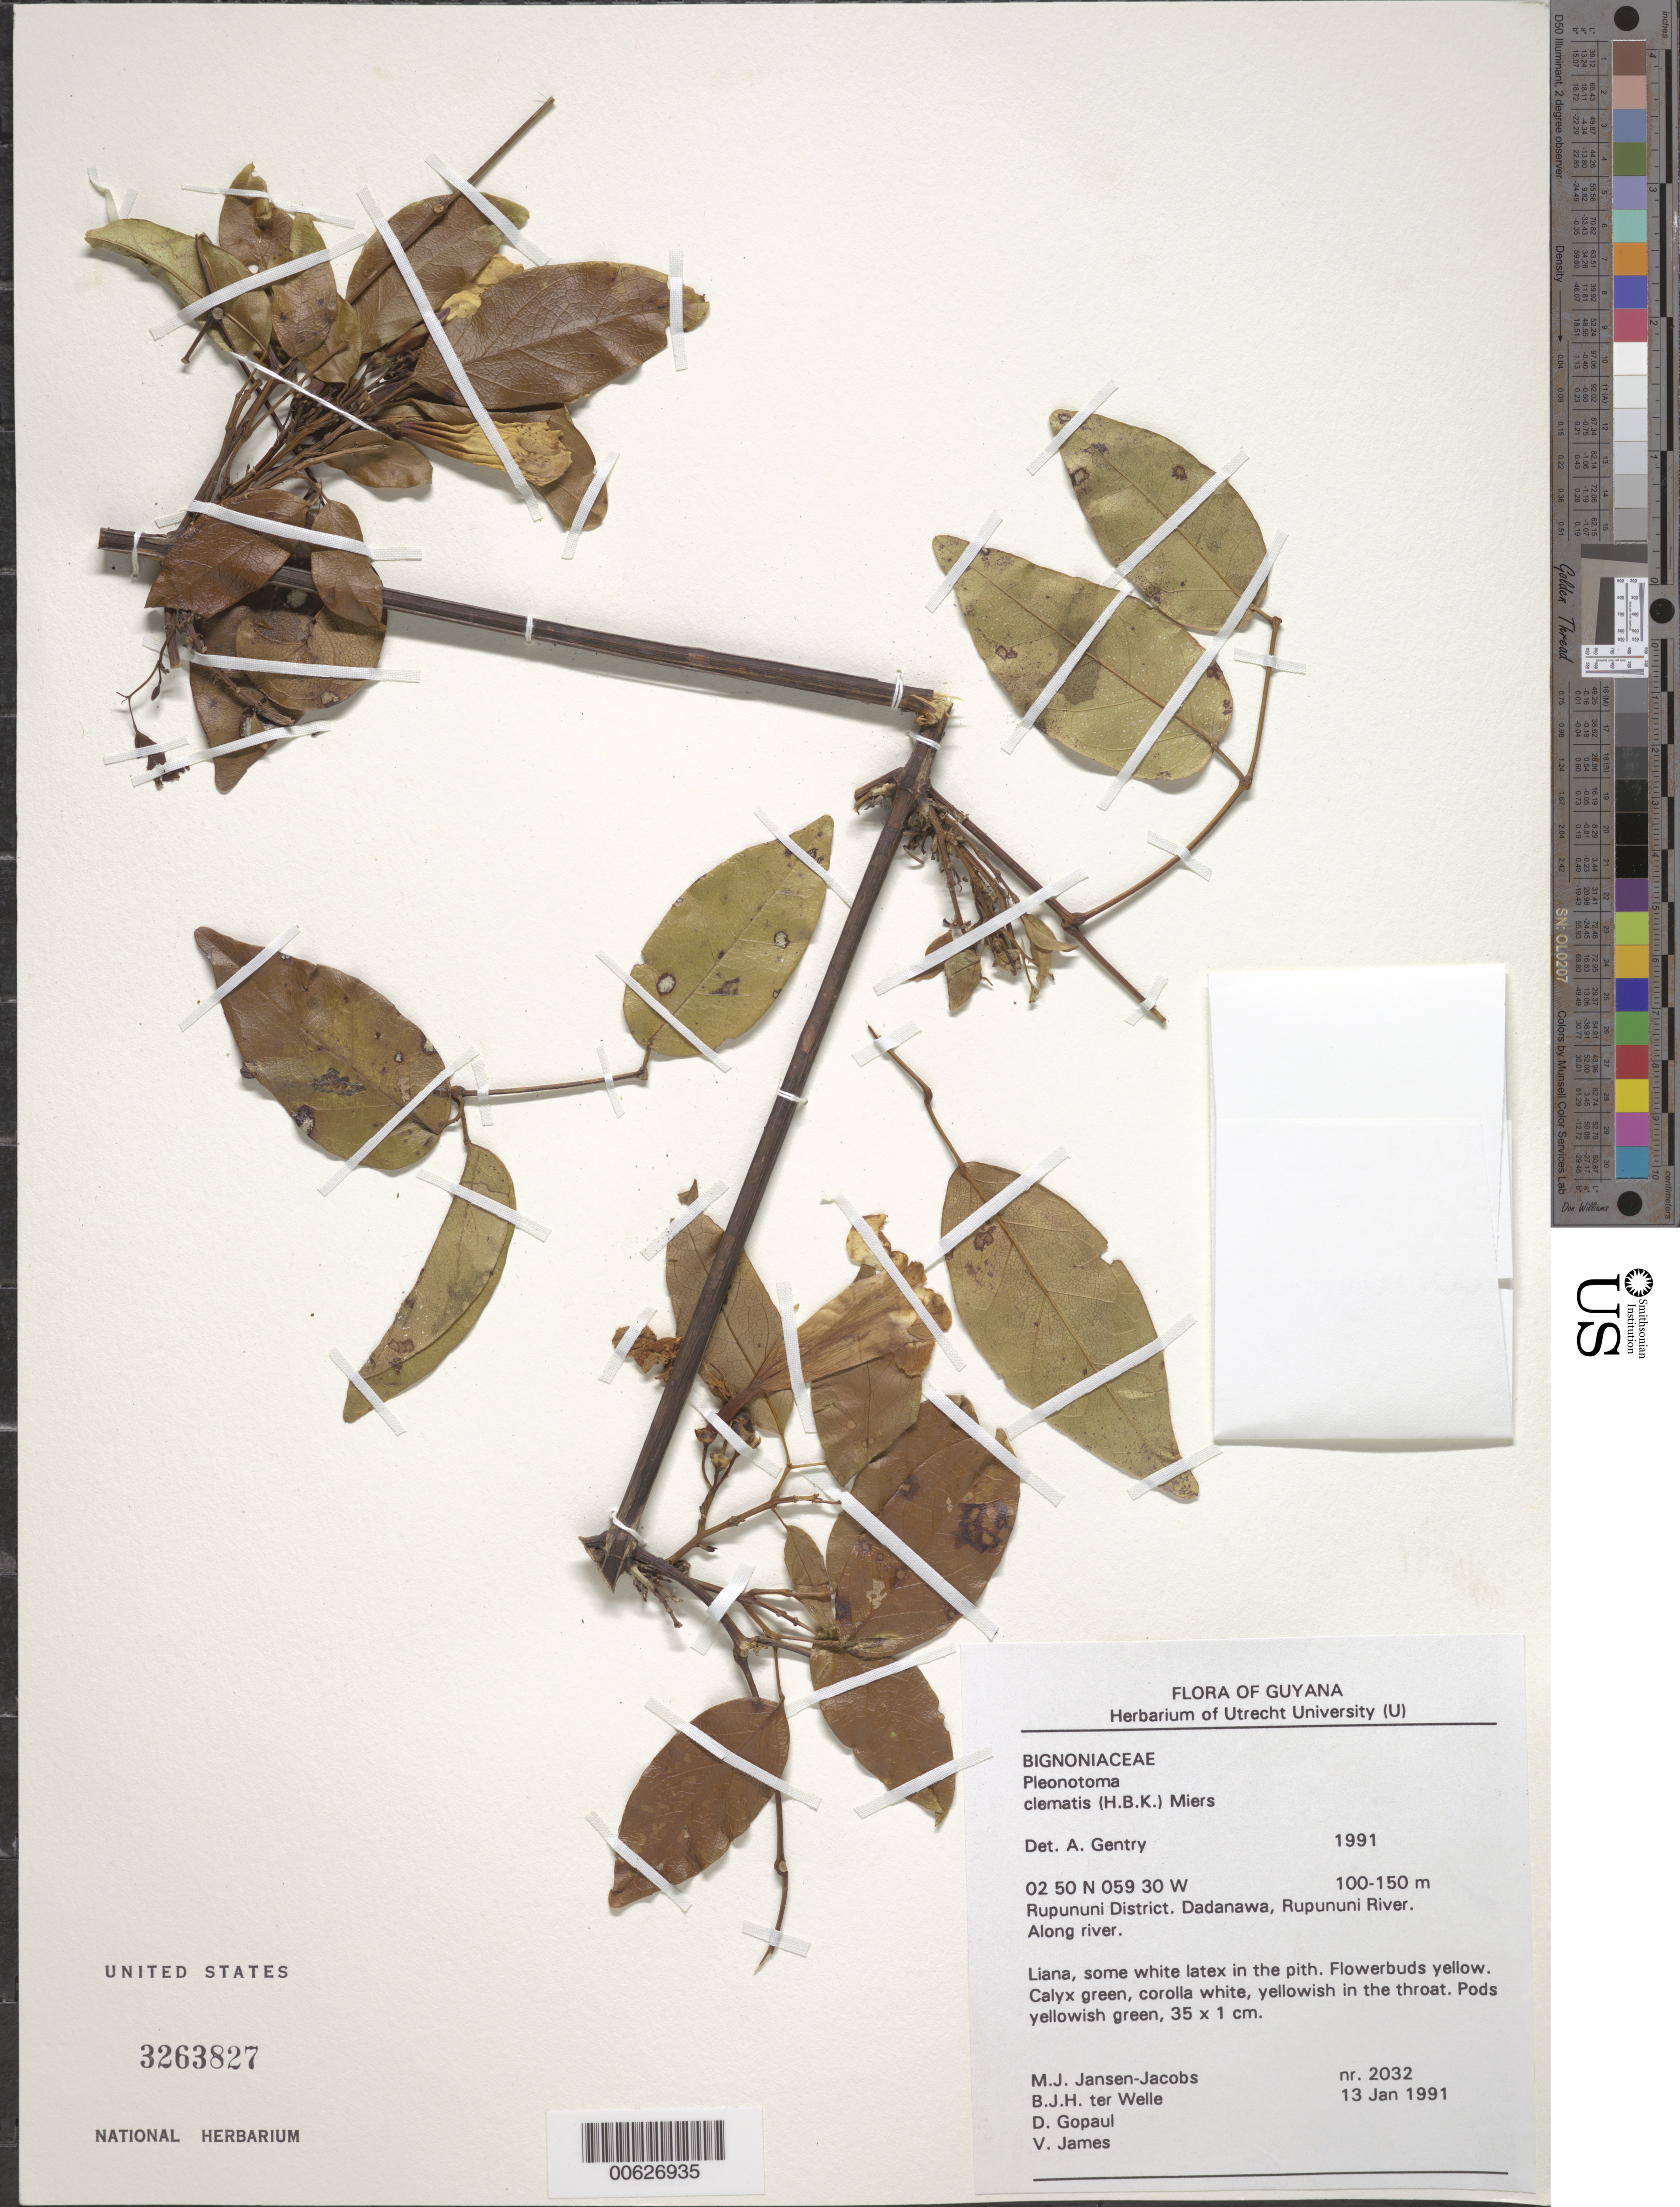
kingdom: Plantae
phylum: Tracheophyta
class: Magnoliopsida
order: Lamiales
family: Bignoniaceae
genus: Pleonotoma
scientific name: Pleonotoma clematis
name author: (Kunth) Miers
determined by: Gentry, A. H.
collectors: M. J. Jansen-Jacobs, B. Welle, D. Gopaul & V. James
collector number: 2032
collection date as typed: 13-Jan-91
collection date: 1991-01-13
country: Guyana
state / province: U. Takutu-U. Essequibo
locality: Dadanawa, Rupununi River, Rupununi District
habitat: Along river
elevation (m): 100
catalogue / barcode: US 3263827